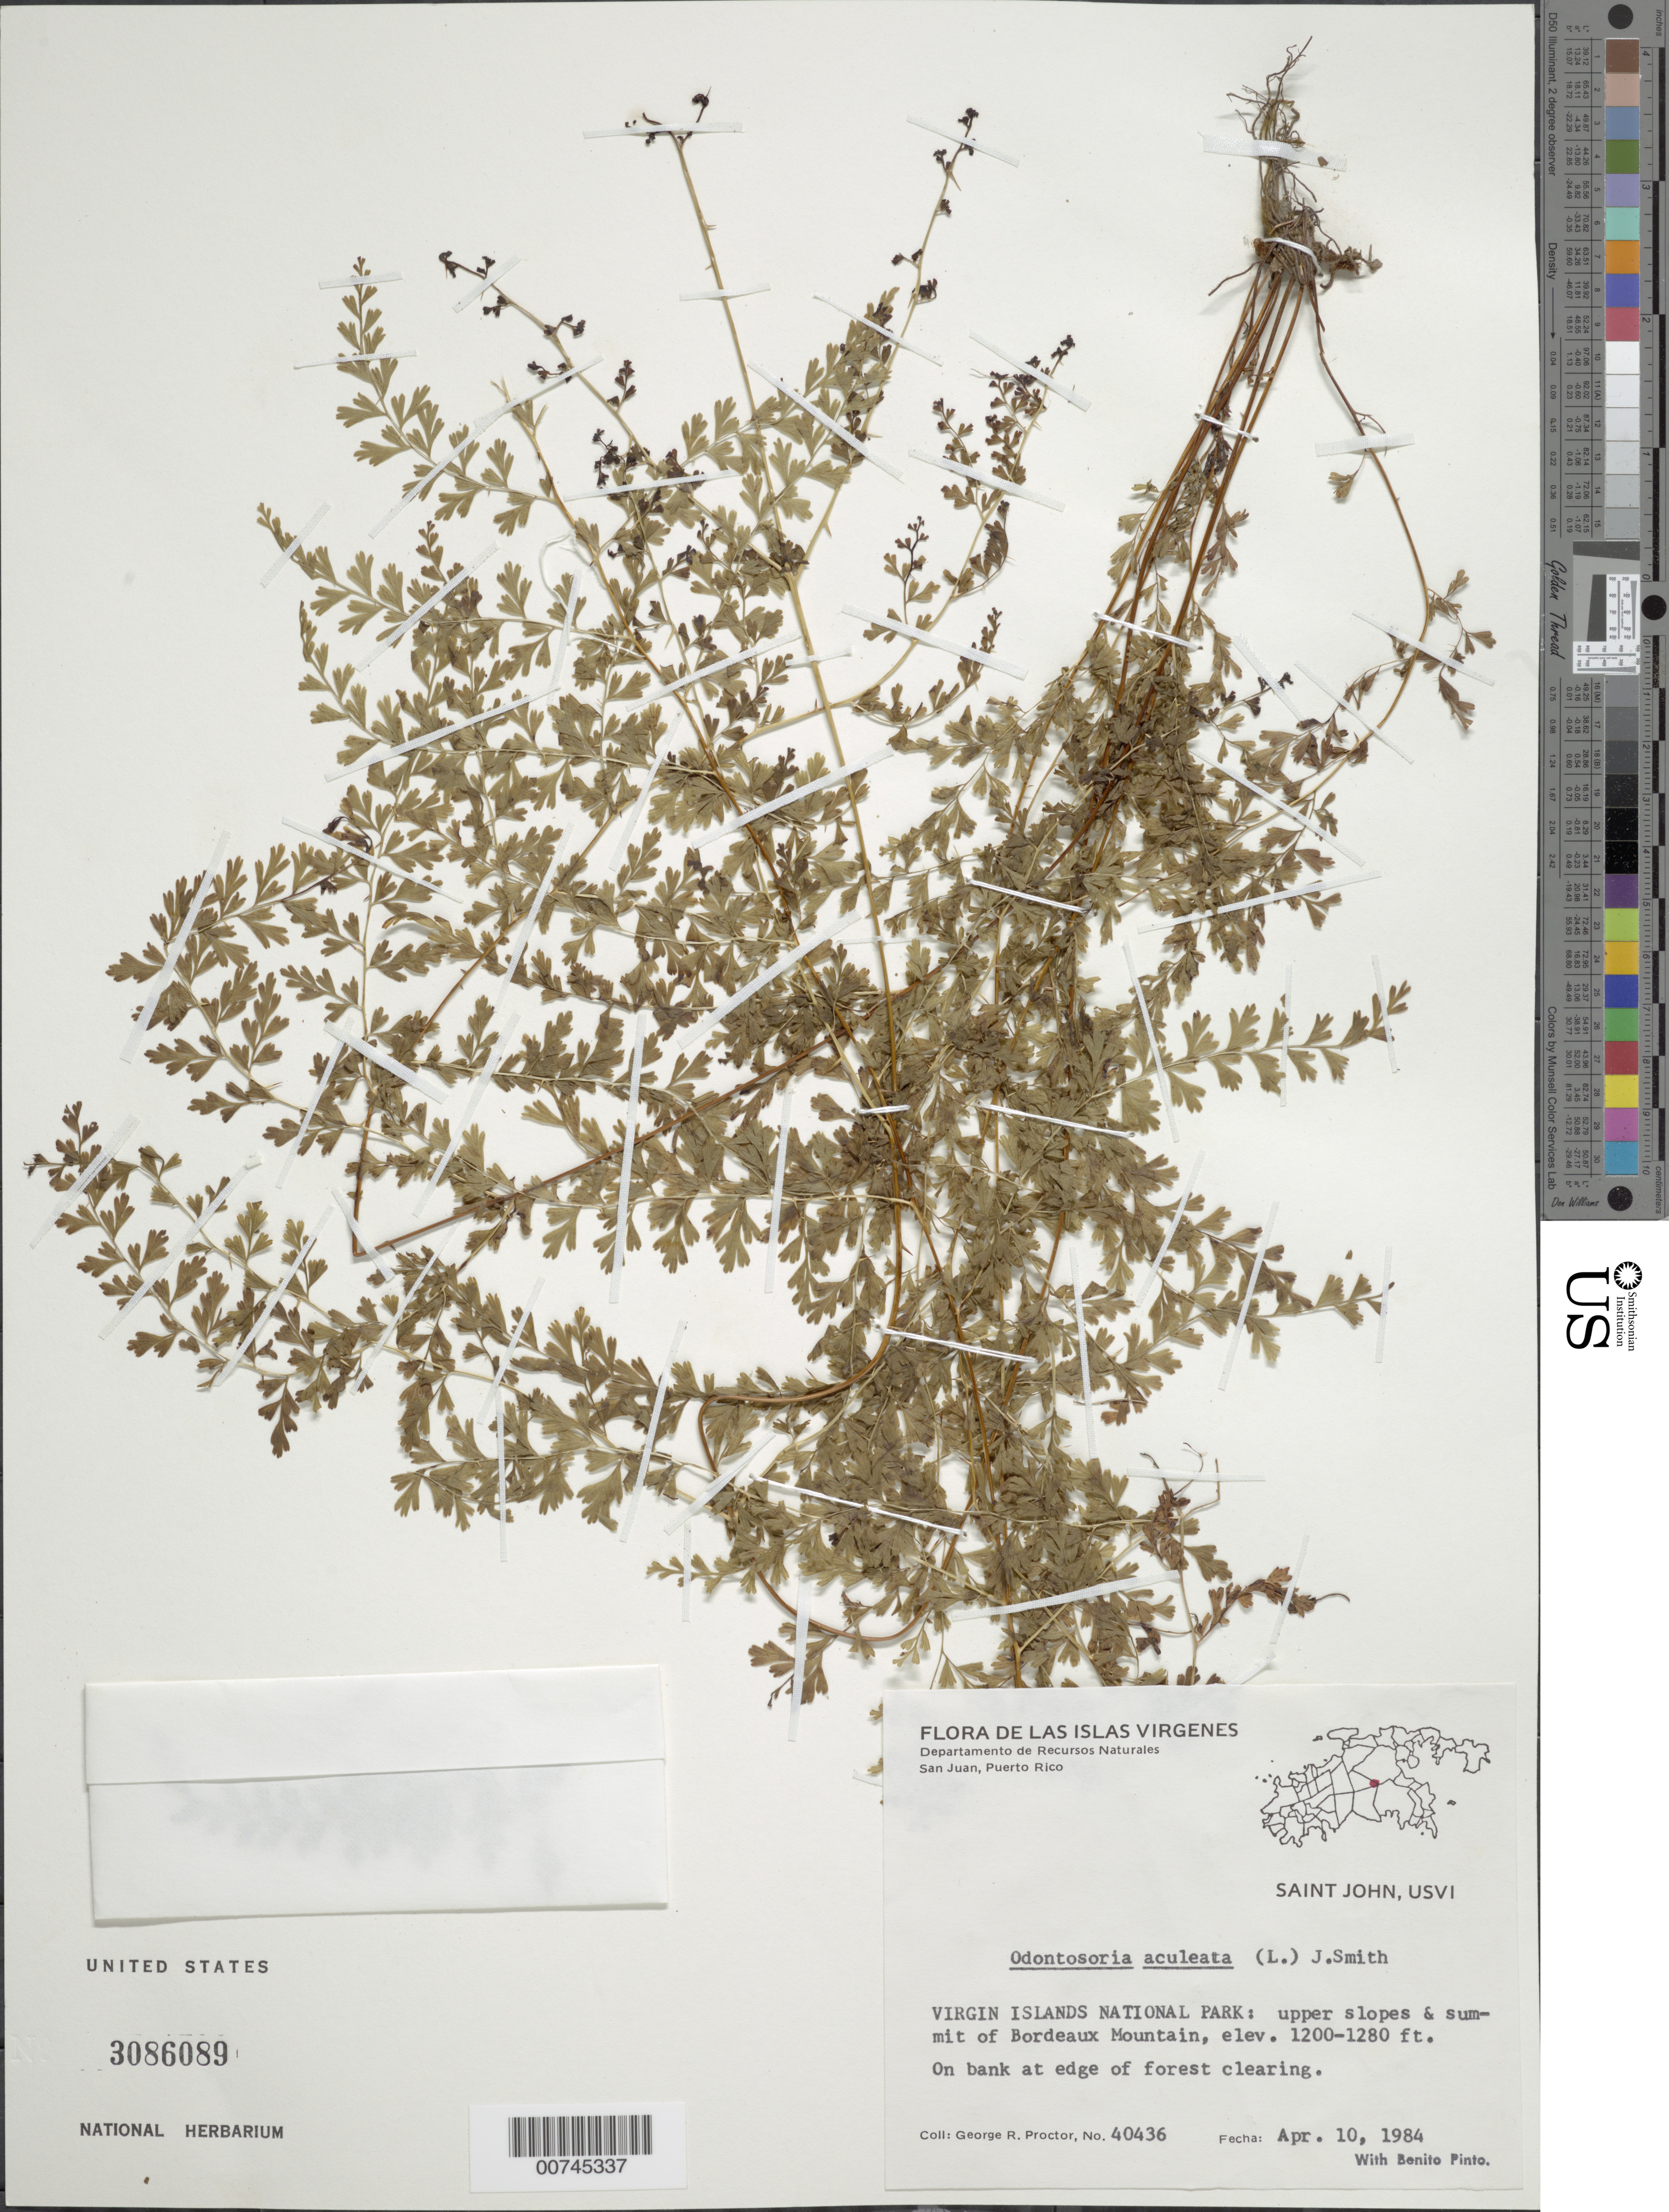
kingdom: Plantae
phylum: Tracheophyta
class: Polypodiopsida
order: Polypodiales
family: Lindsaeaceae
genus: Odontosoria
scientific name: Odontosoria aculeata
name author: (L.) J. Sm.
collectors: G. R. Proctor & B. Pinto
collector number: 40436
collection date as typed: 10 Apr 1984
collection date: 1984-04-10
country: U.S. Virgin Islands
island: St. John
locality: Virgin Islands National Park: upper slopes & summit of Bourdeaux Mountain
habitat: On bank at edge of forest clearing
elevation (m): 366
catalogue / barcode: US 3086089